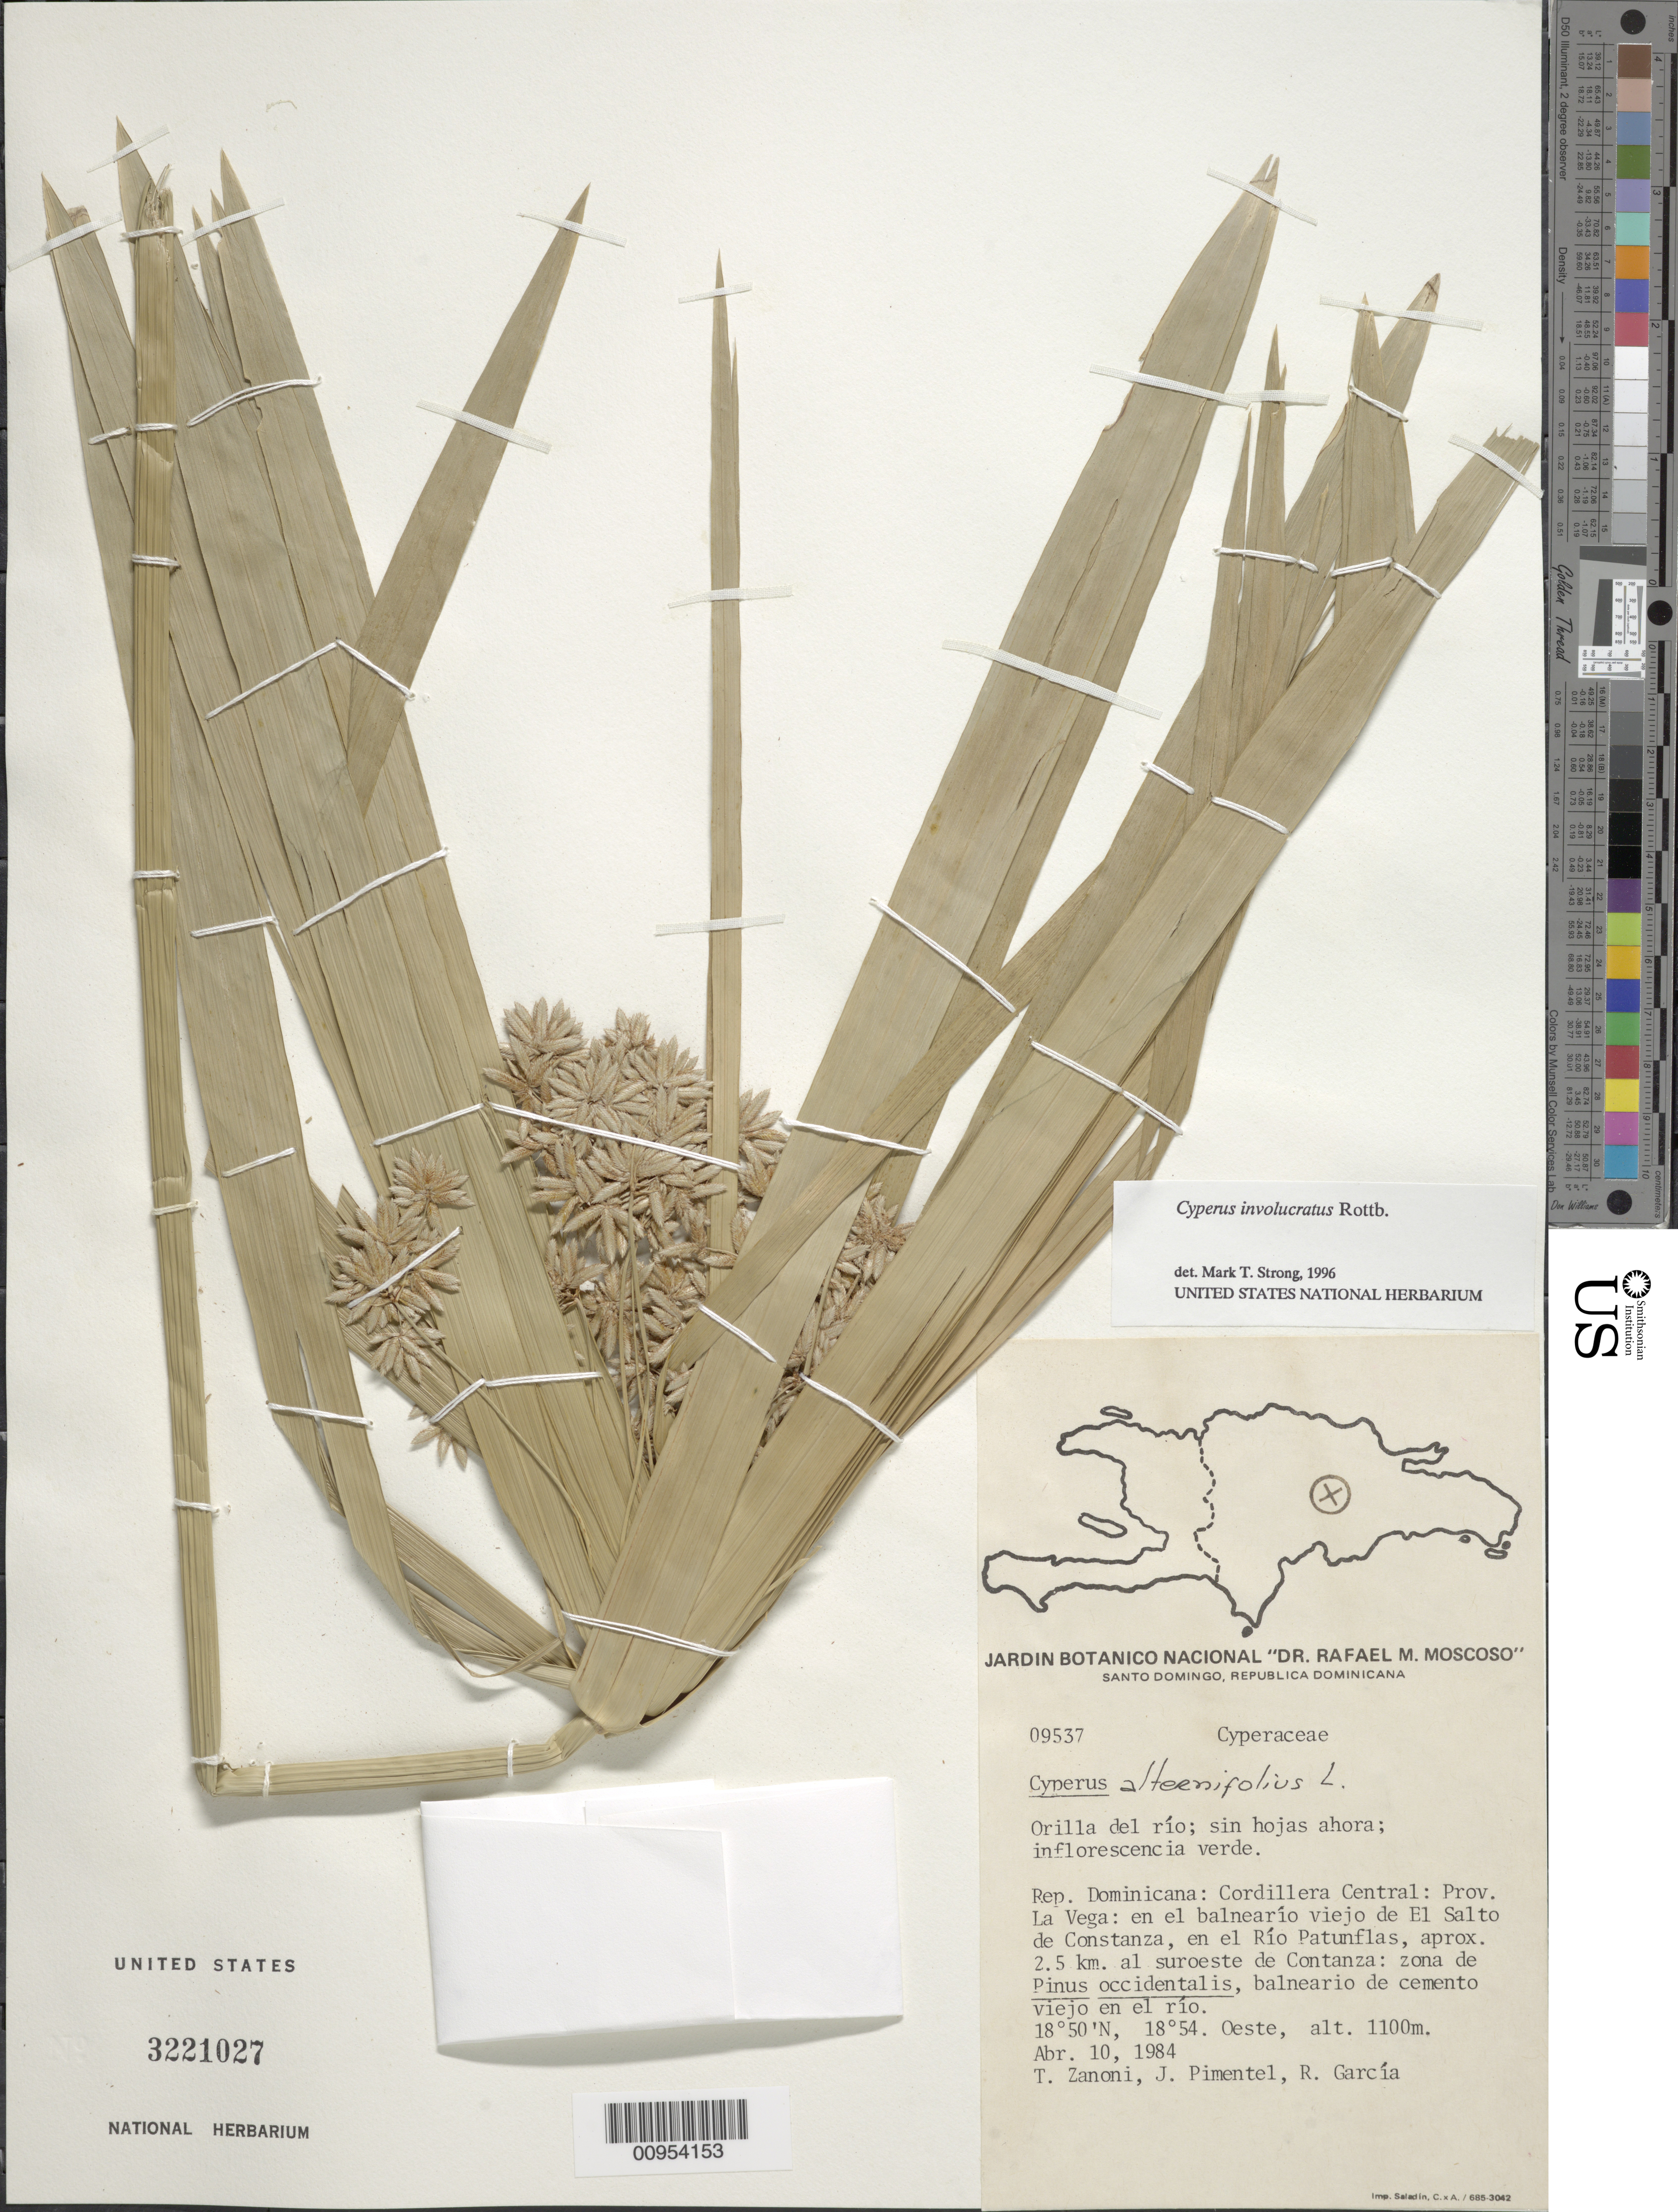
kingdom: Plantae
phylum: Tracheophyta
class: Liliopsida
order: Poales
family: Cyperaceae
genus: Cyperus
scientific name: Cyperus involucratus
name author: Rottb.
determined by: Strong, M. T., (US), Smithsonian Institution - National Museum of Natural History (UNITED STATES)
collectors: T. A. Zanoni, J. Pimentel & R. G. García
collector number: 9537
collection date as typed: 10 Apr 1984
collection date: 1984-04-10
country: Dominican Republic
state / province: La Vega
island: Hispaniola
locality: Cordillera Central, en el balnearío viejo de El Salto de Constanza, en el Río Patunflas, aprox. 2.5 km SE de Constanza, zona de Pinus occidentalis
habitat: Orilla del río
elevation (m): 1100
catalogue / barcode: US 3221027